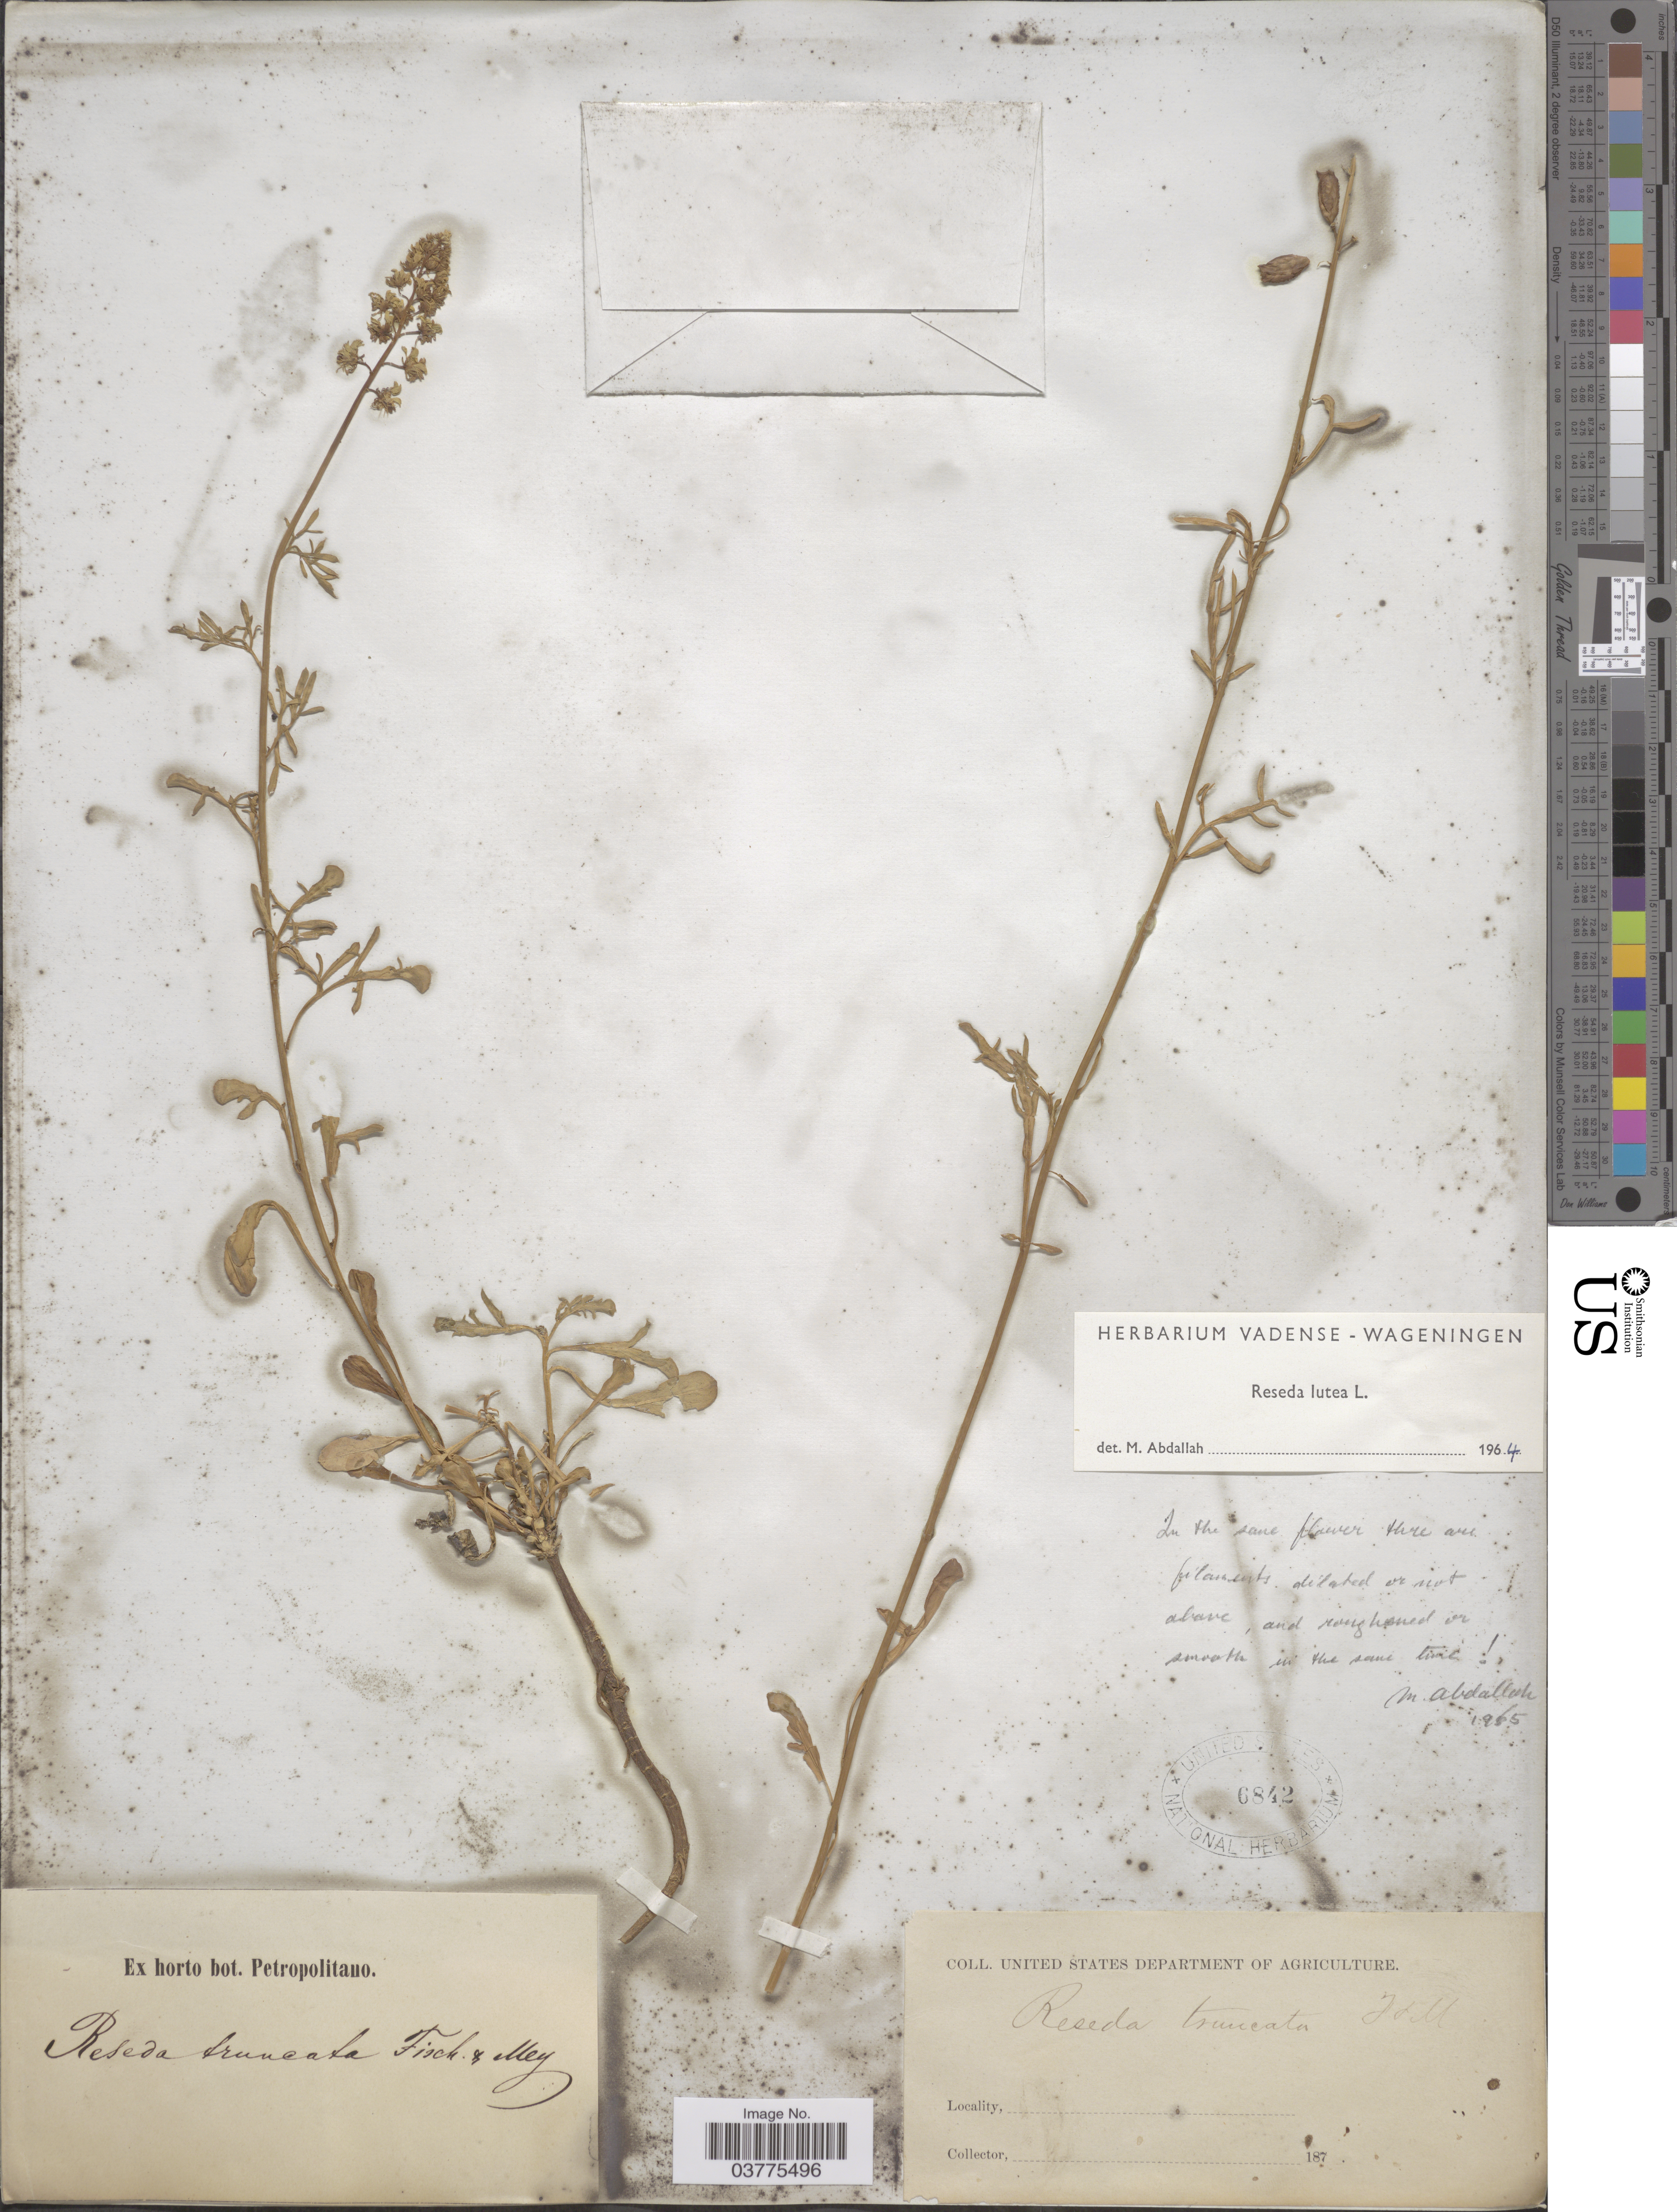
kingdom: Plantae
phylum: Tracheophyta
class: Magnoliopsida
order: Brassicales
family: Resedaceae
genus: Reseda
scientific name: Reseda lutea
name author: L.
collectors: ex Horto Bot. Petropolitano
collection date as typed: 187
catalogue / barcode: US 6842